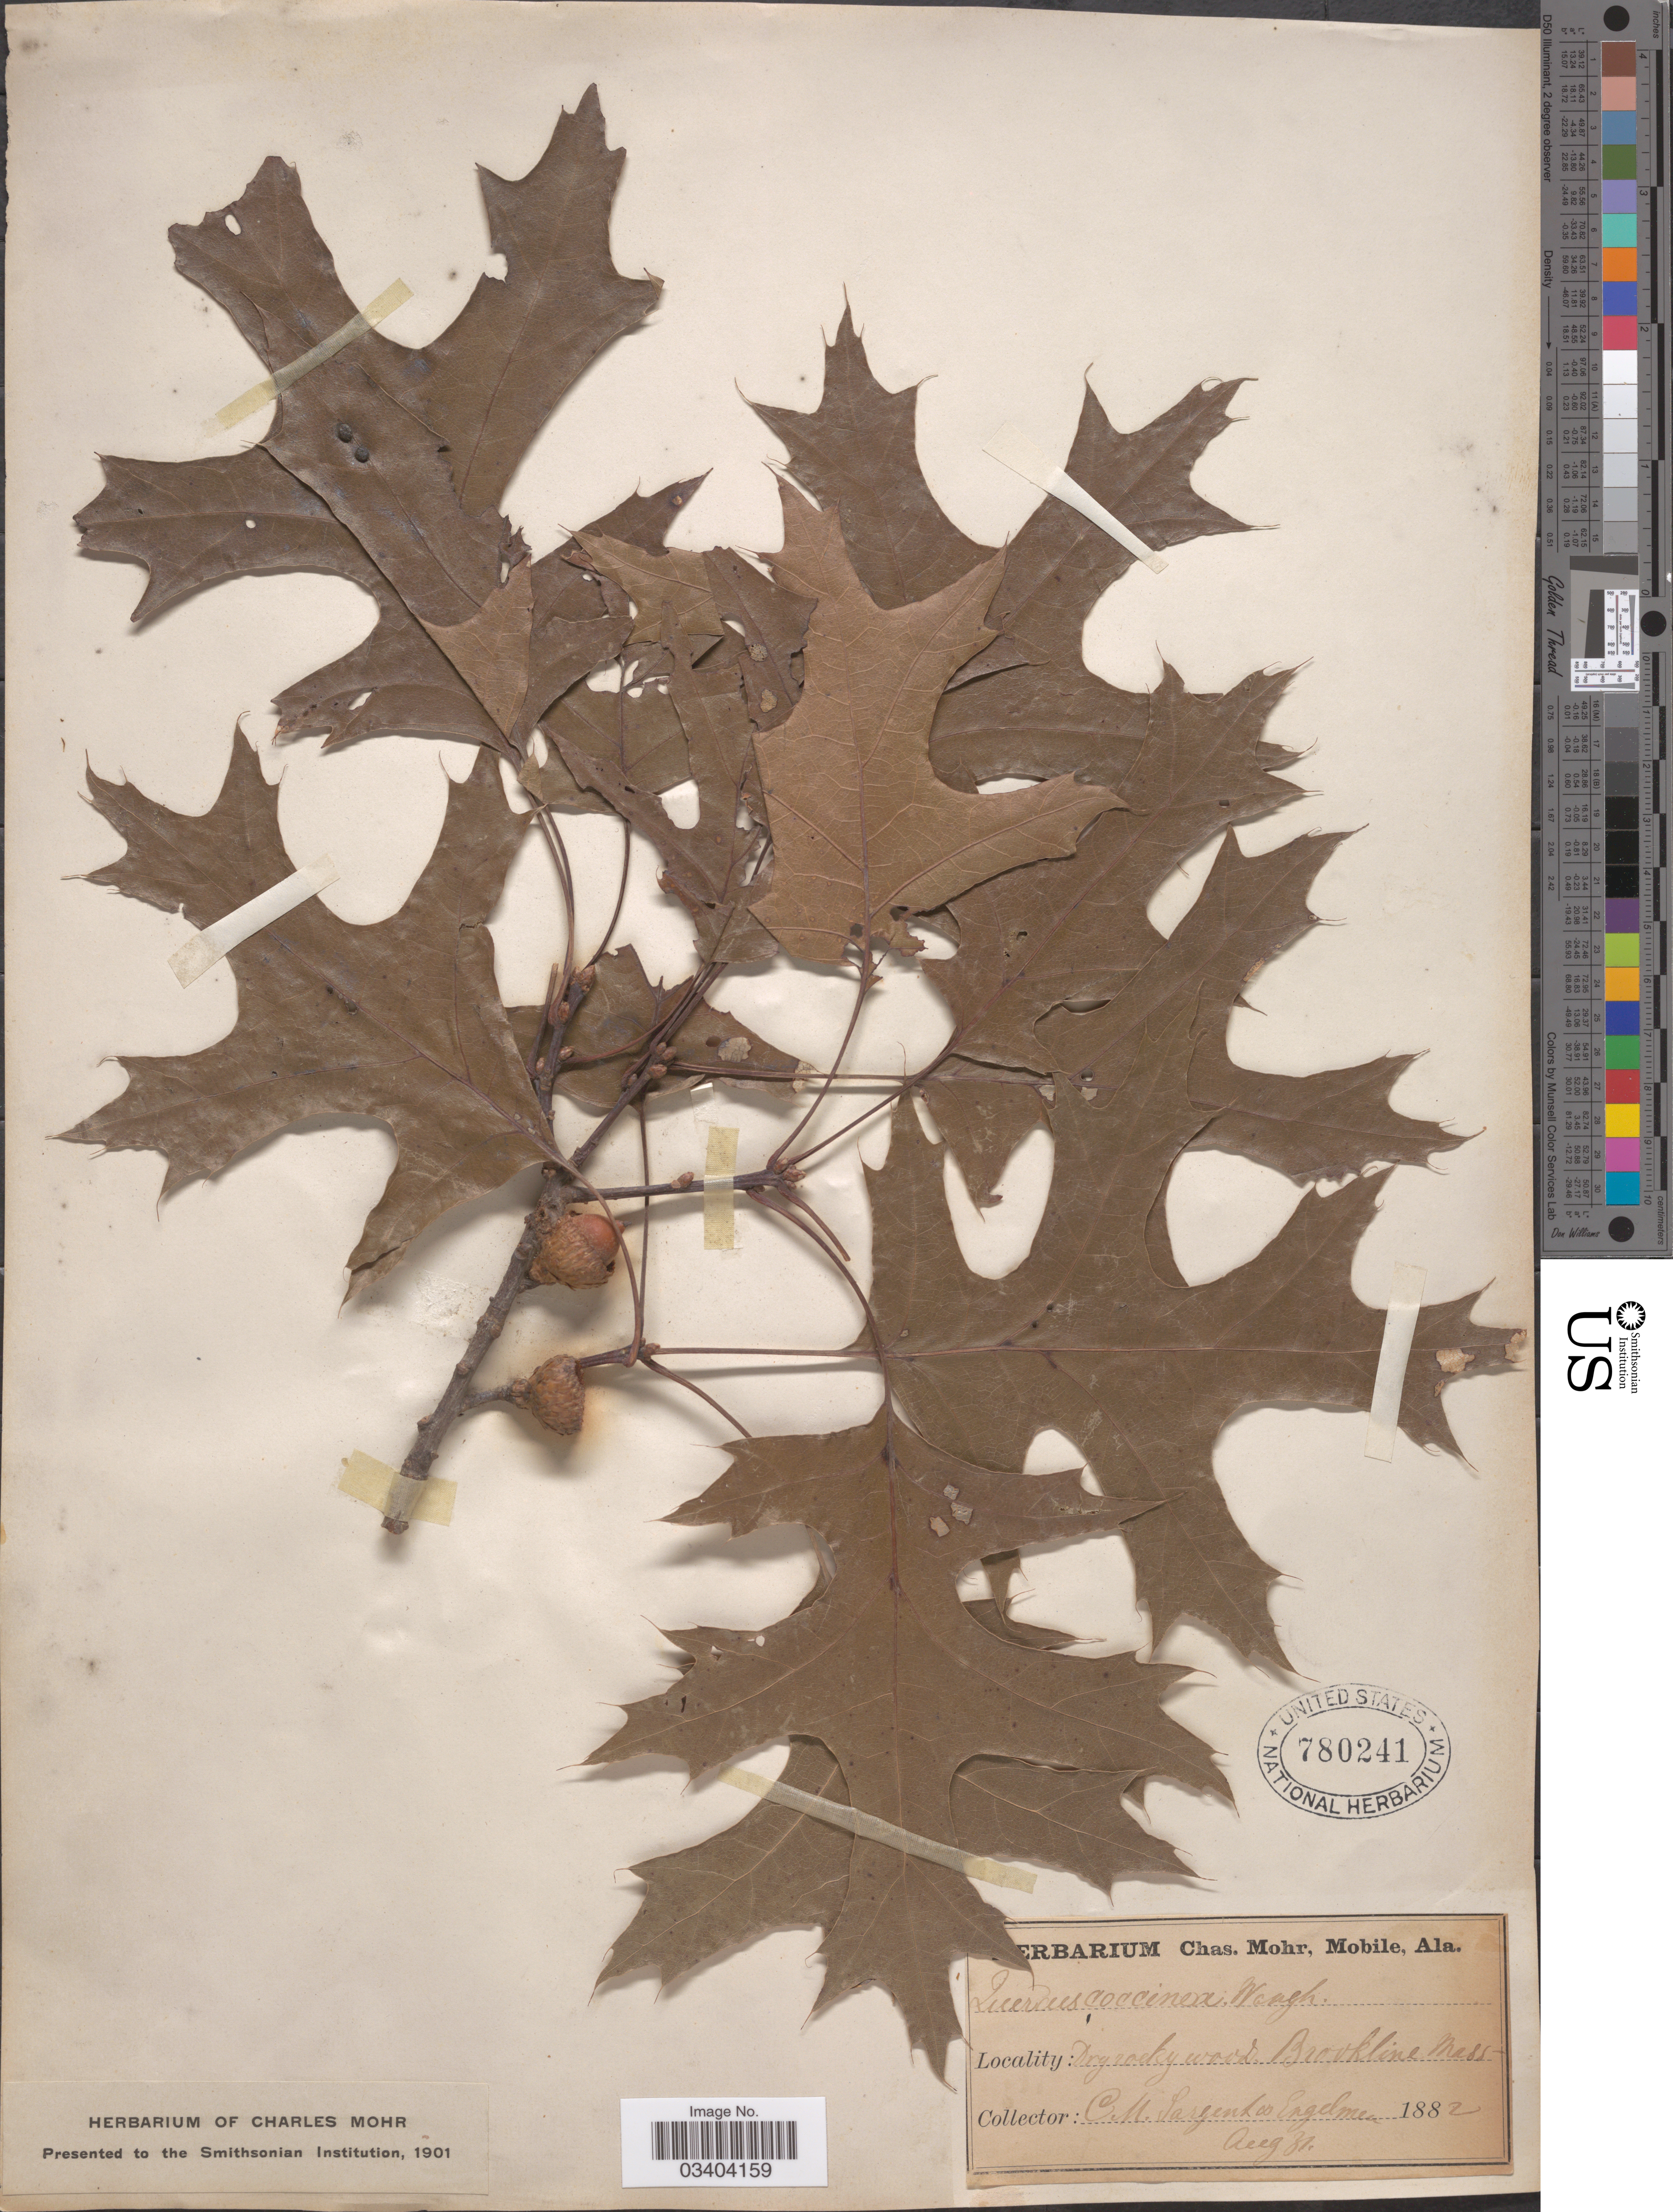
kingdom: Plantae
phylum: Tracheophyta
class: Magnoliopsida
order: Fagales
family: Fagaceae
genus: Quercus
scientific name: Quercus coccinea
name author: Münchh.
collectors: C. Sargent & Engelman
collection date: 1882-08-31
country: United States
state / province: Massachusetts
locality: Brookline.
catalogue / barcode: US 780241